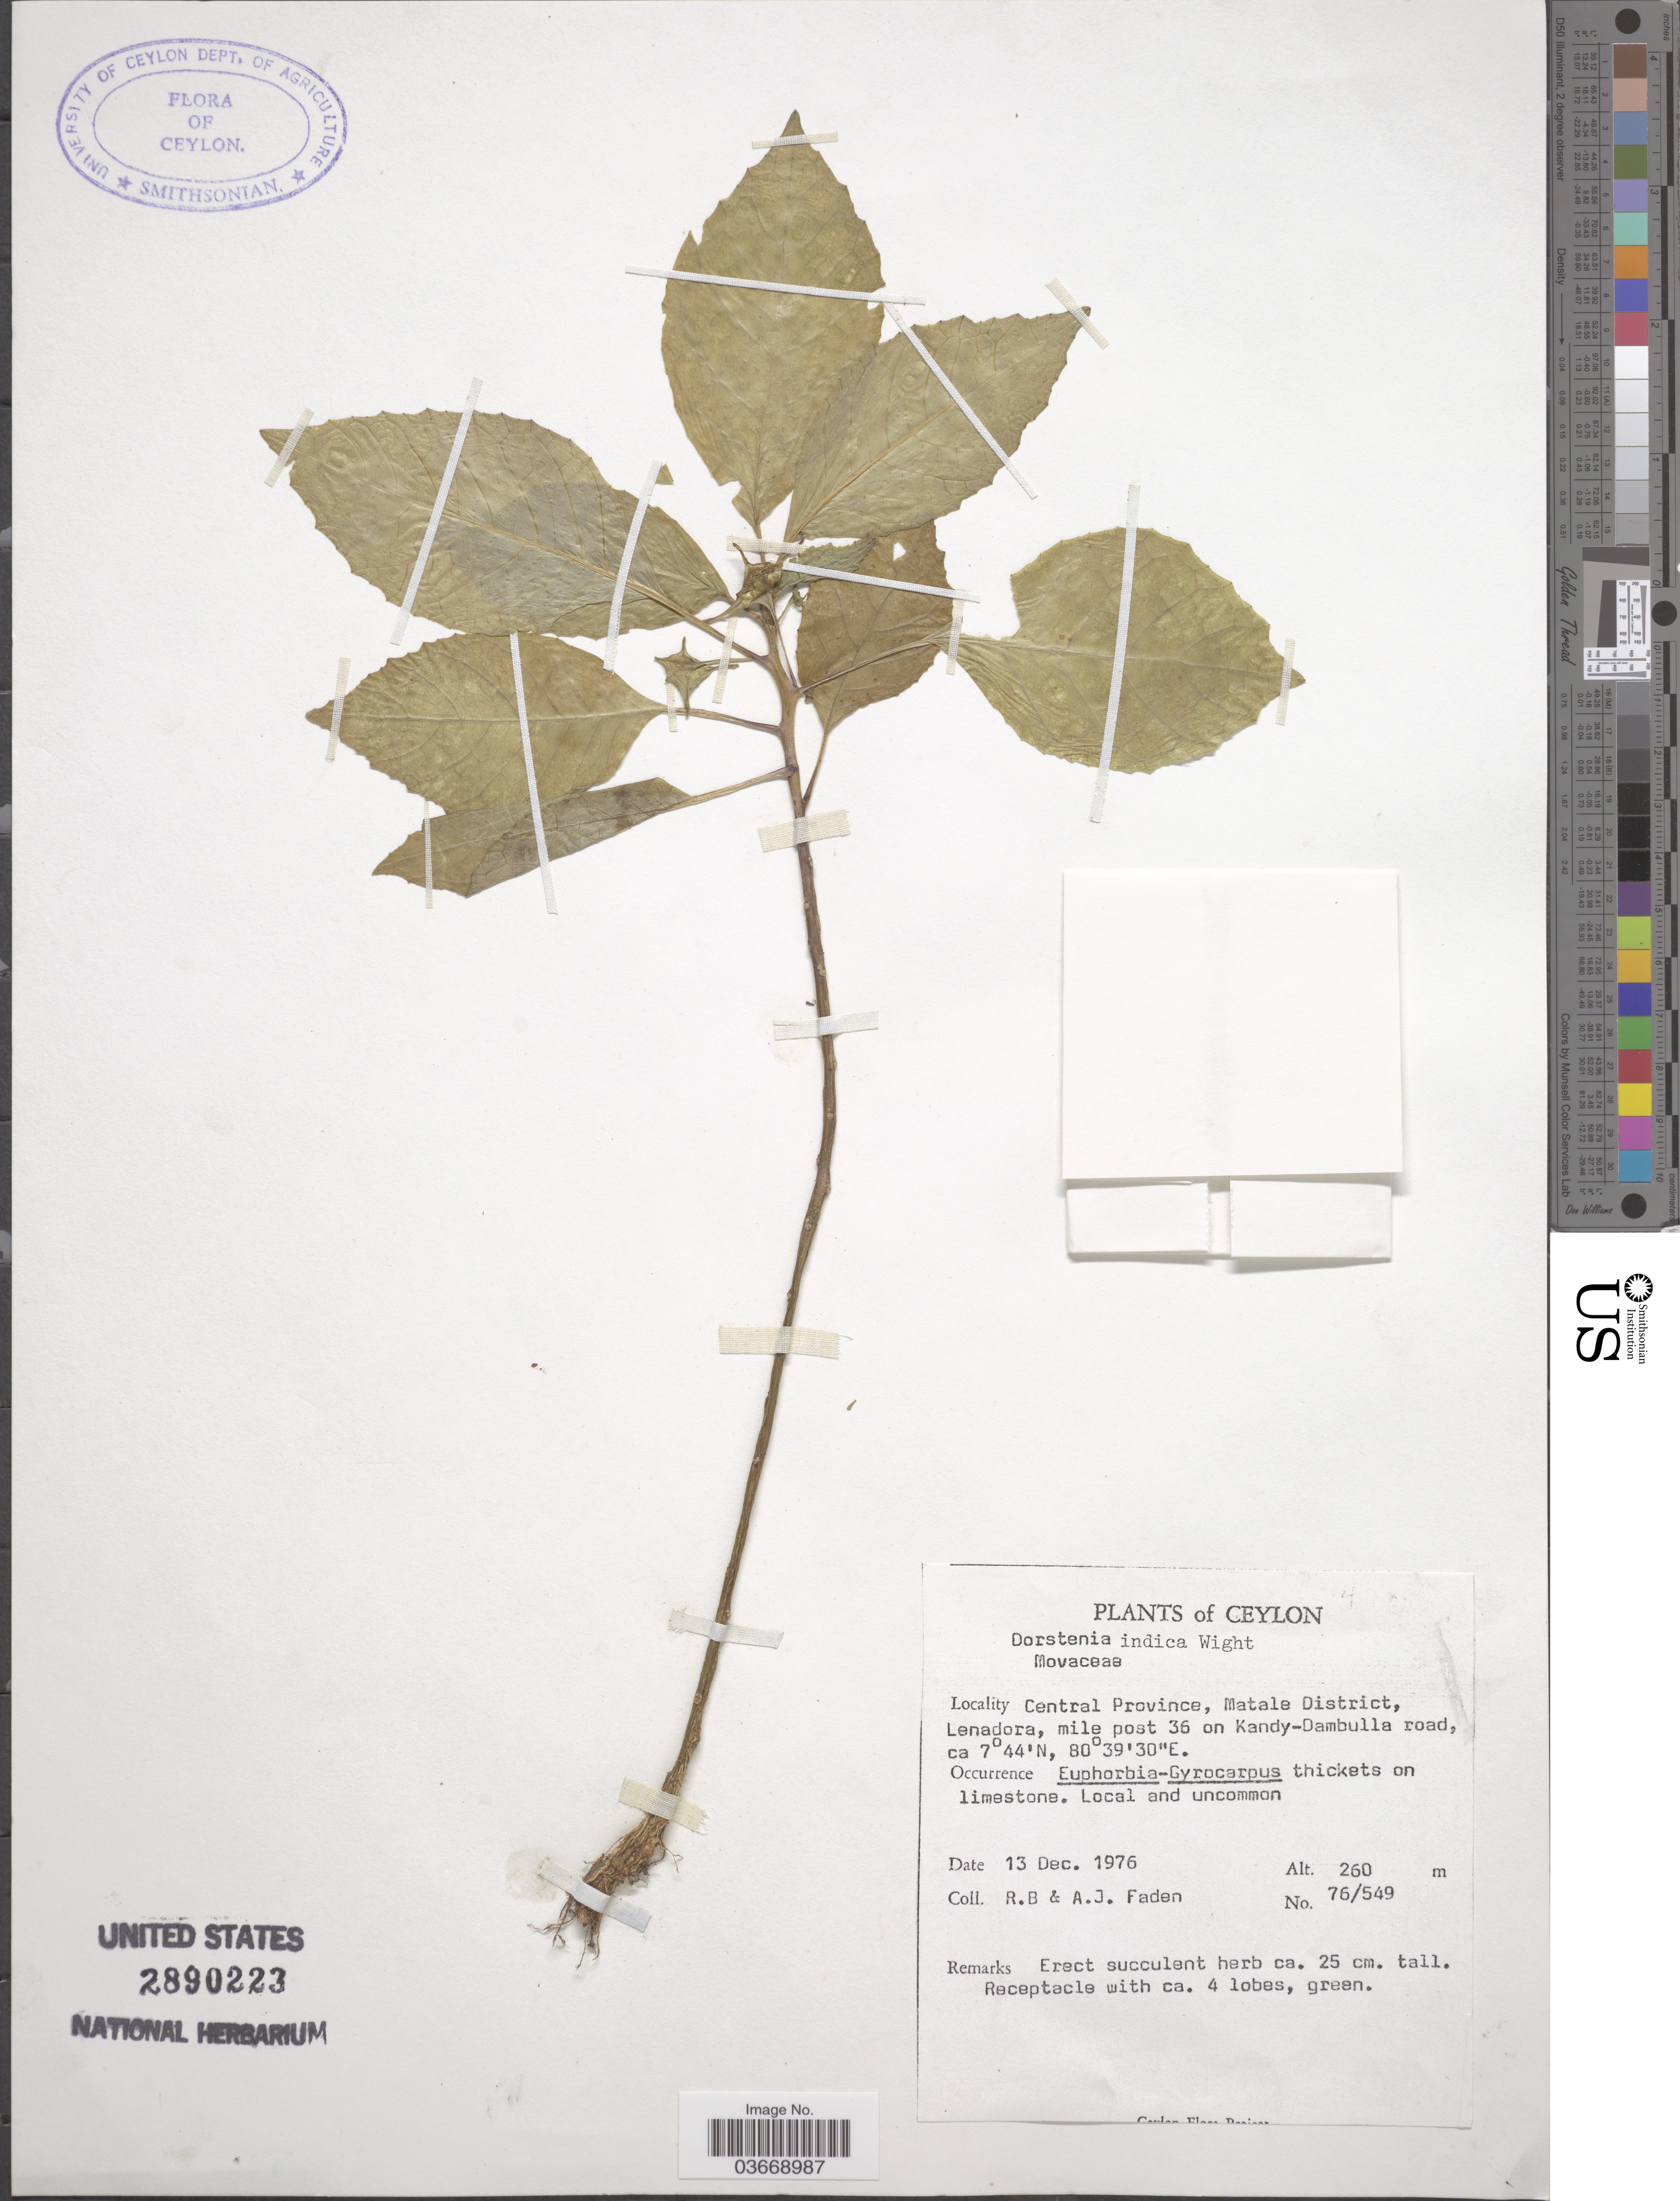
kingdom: Plantae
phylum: Tracheophyta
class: Magnoliopsida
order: Rosales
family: Moraceae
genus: Dorstenia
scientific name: Dorstenia indica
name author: Wight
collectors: R. B. Faden & A. J. Faden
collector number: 76/549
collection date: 1976-12-13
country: Sri Lanka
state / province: Central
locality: Ceylon. Matale District, Lenadora, mile post 36 on Kandy-Dambulla road.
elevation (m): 260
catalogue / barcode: US 2890223